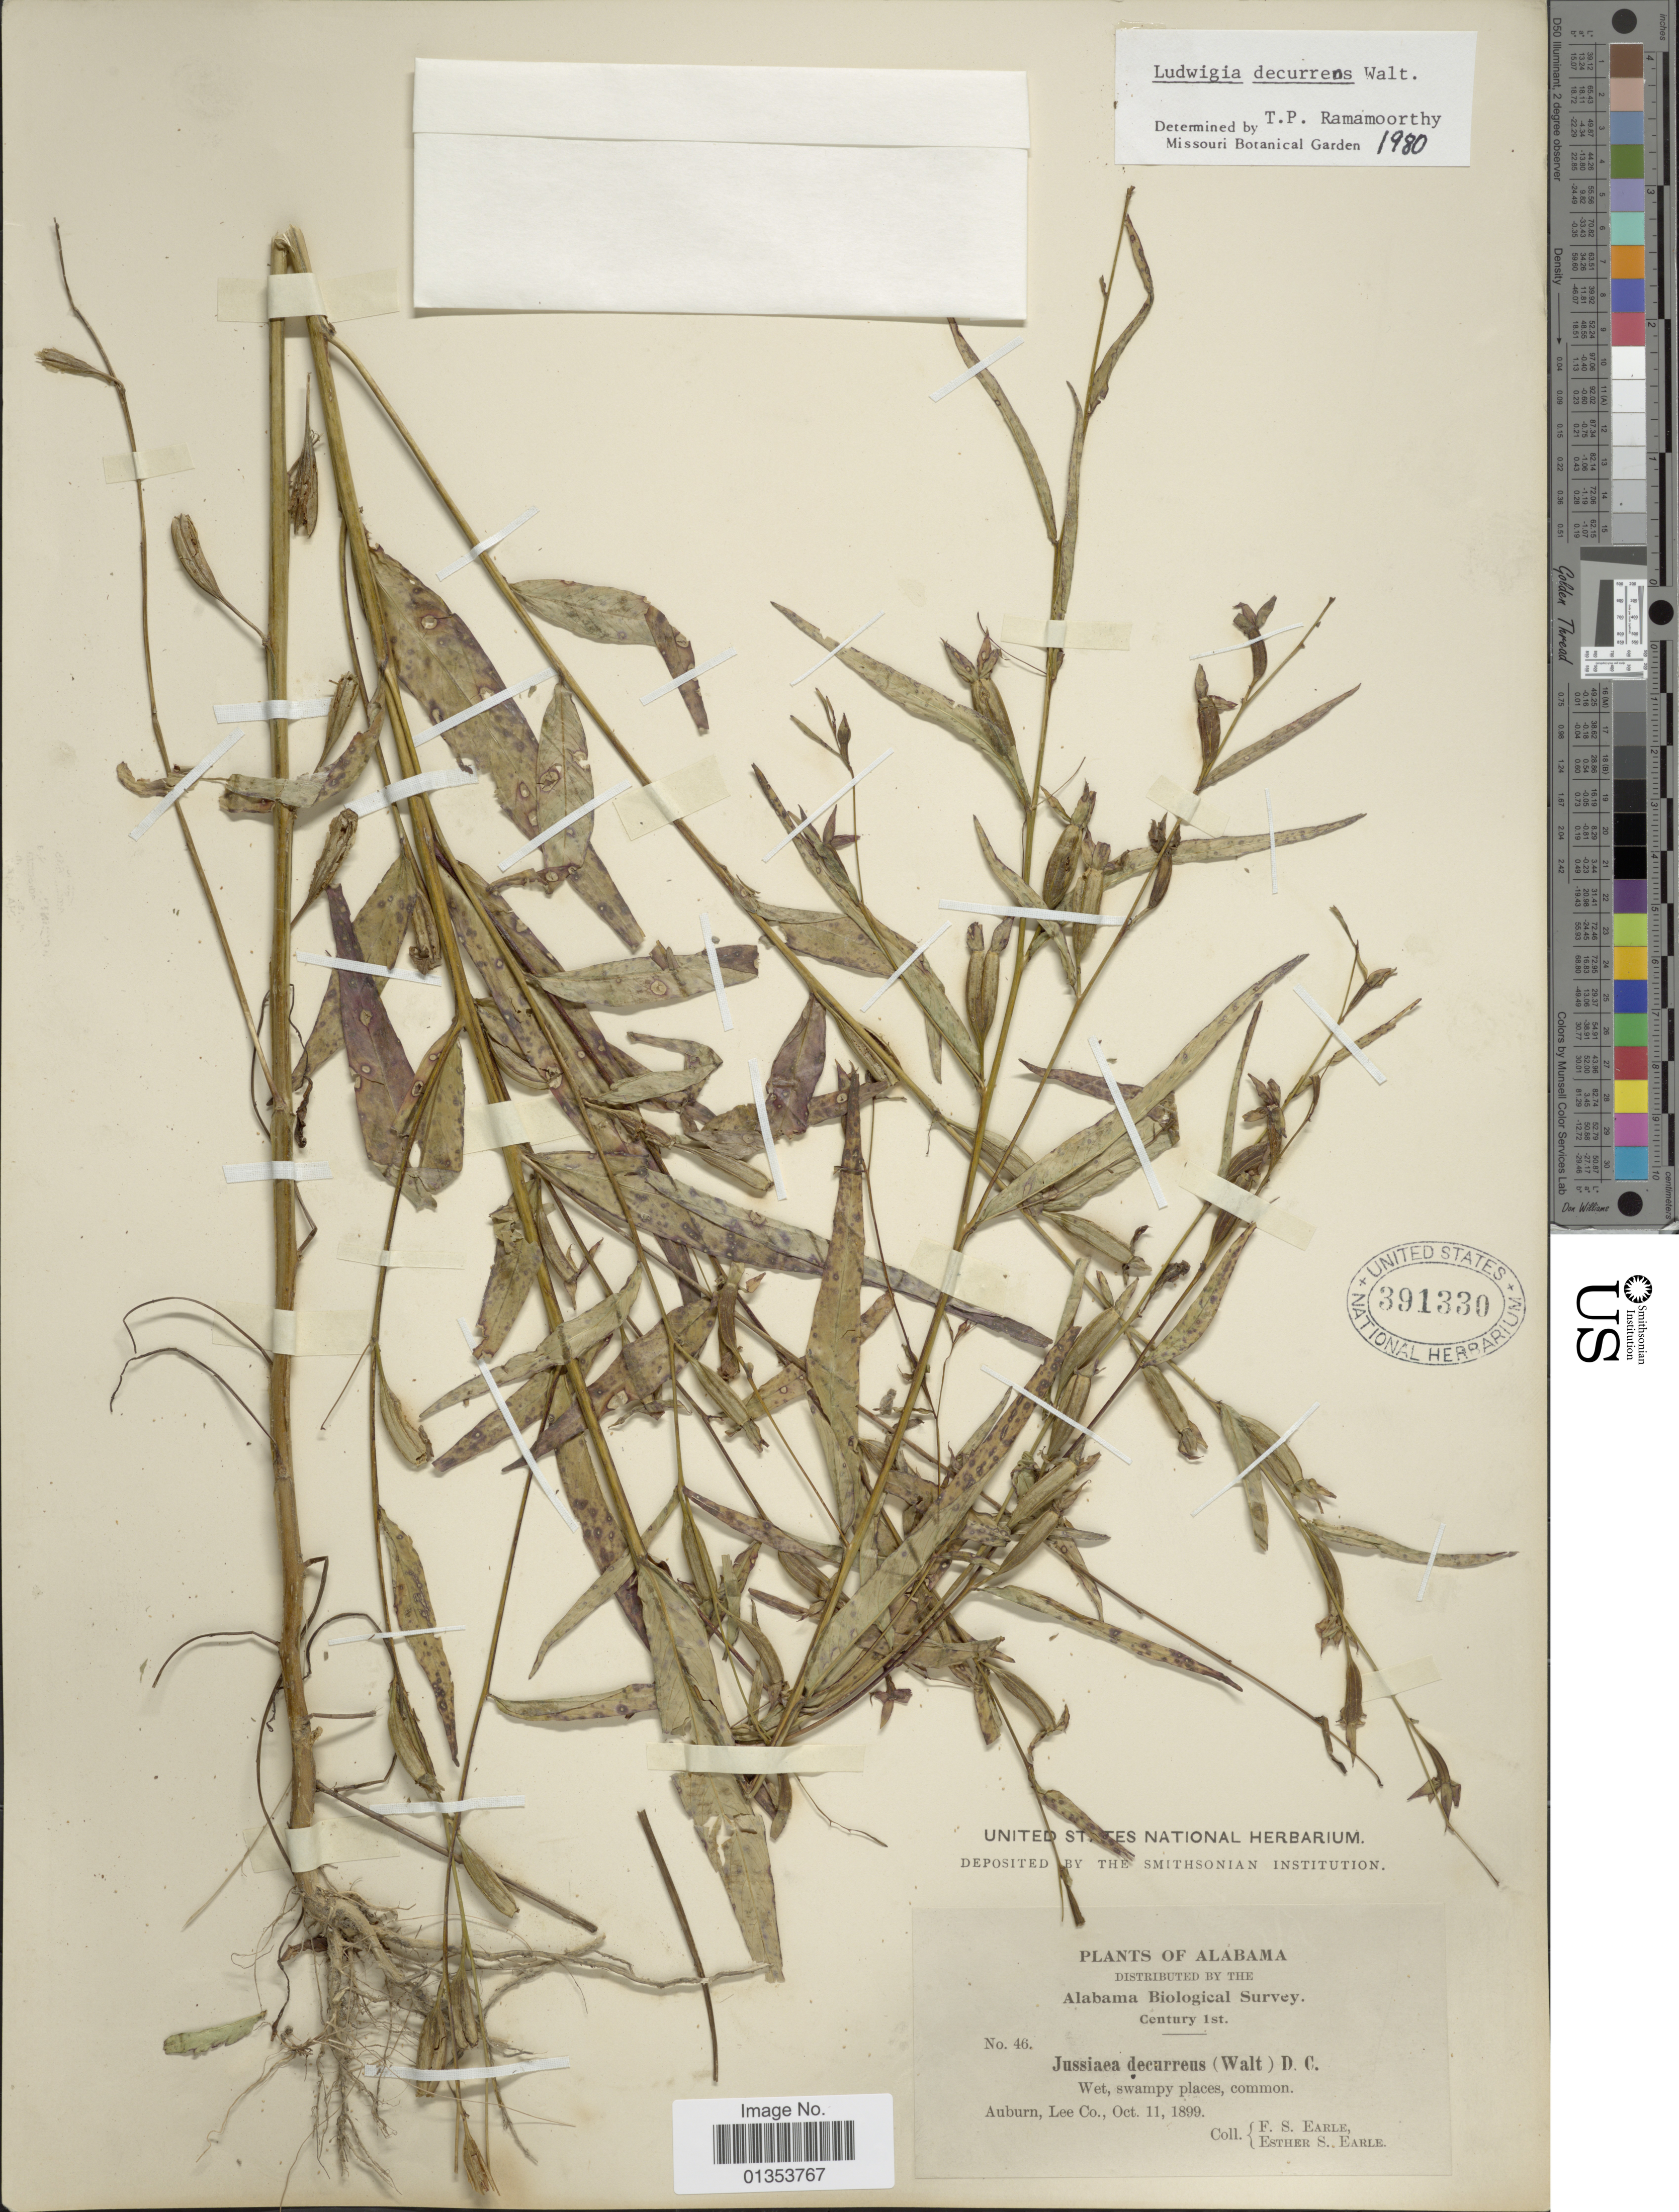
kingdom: Plantae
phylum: Tracheophyta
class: Magnoliopsida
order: Myrtales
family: Onagraceae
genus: Ludwigia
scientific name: Ludwigia decurrens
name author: Walter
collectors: F. S. Earle & E. S. Earle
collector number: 46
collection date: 1899-10-11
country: United States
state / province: Alabama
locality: Auburn, Lee Co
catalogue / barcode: US 391330